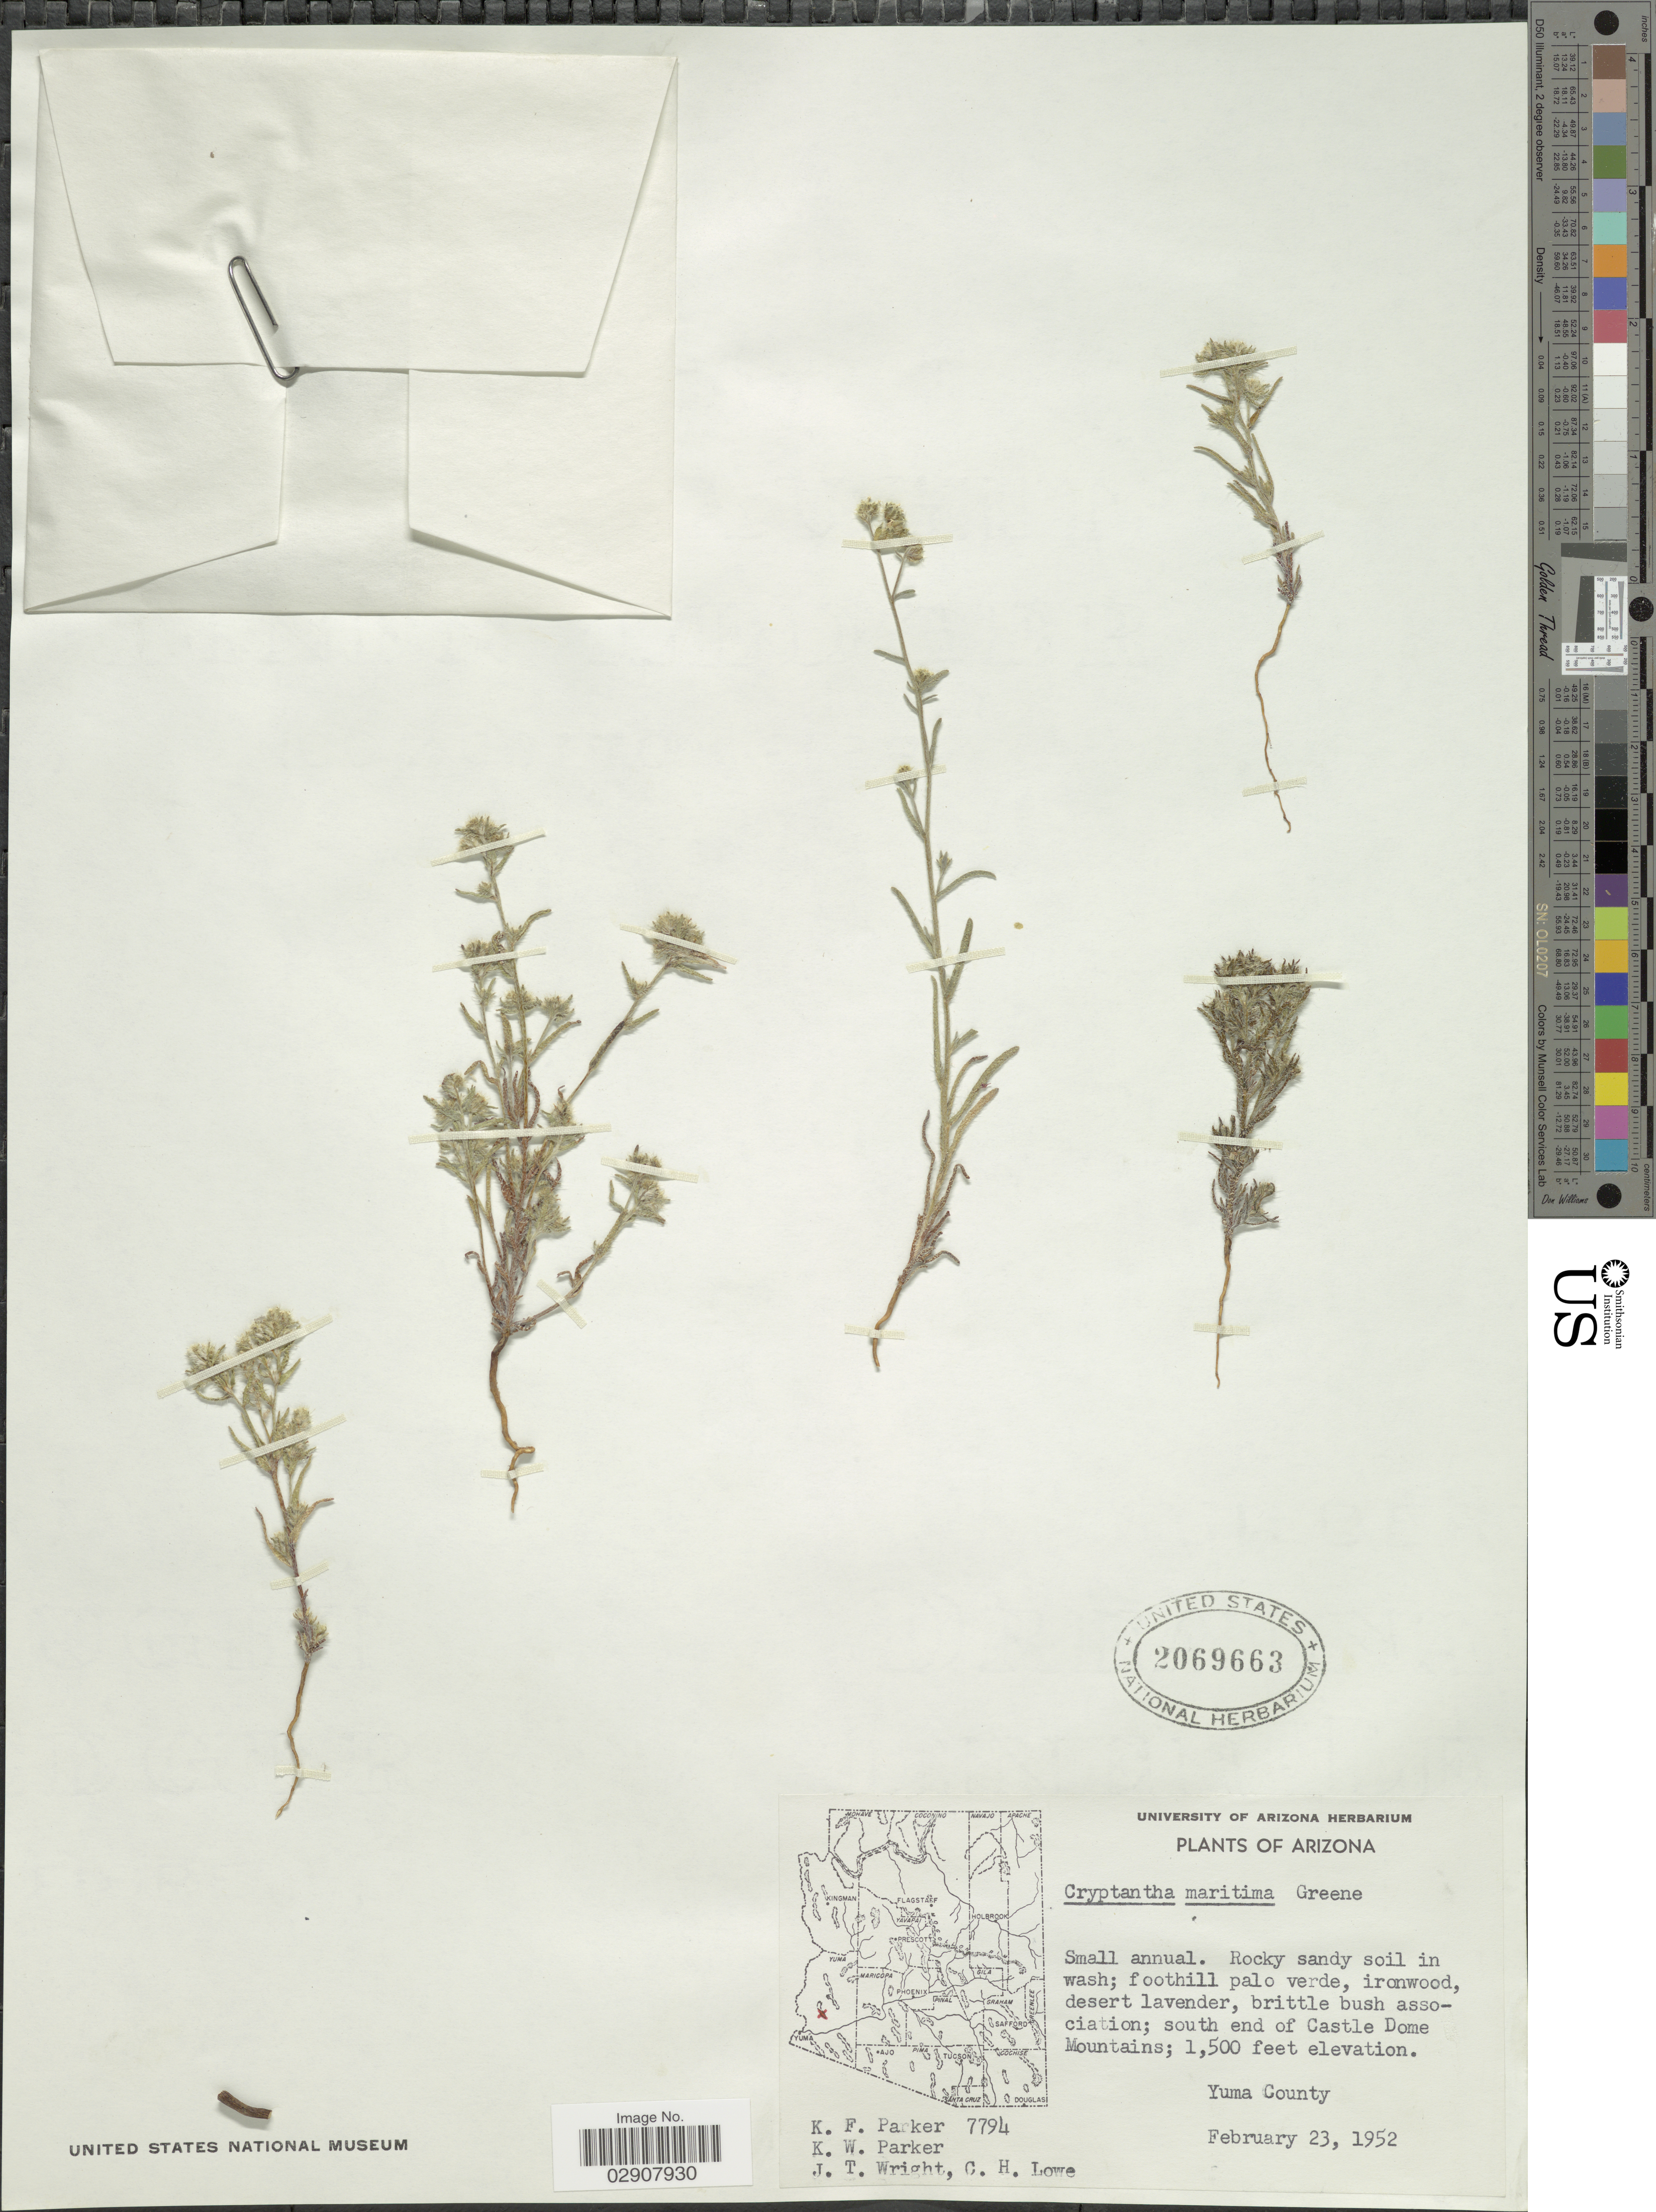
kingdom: Plantae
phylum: Tracheophyta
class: Magnoliopsida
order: Boraginales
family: Boraginaceae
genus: Cryptantha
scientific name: Cryptantha maritima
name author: (Greene) Greene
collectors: K. F. Parker, K. Parker, J. T. Wright & C. Lowe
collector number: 7794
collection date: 1952-02-23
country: United States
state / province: Arizona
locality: South end of Castle Dome Mountains. Yuma County. Arizona.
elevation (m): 457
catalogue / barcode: US 2069663